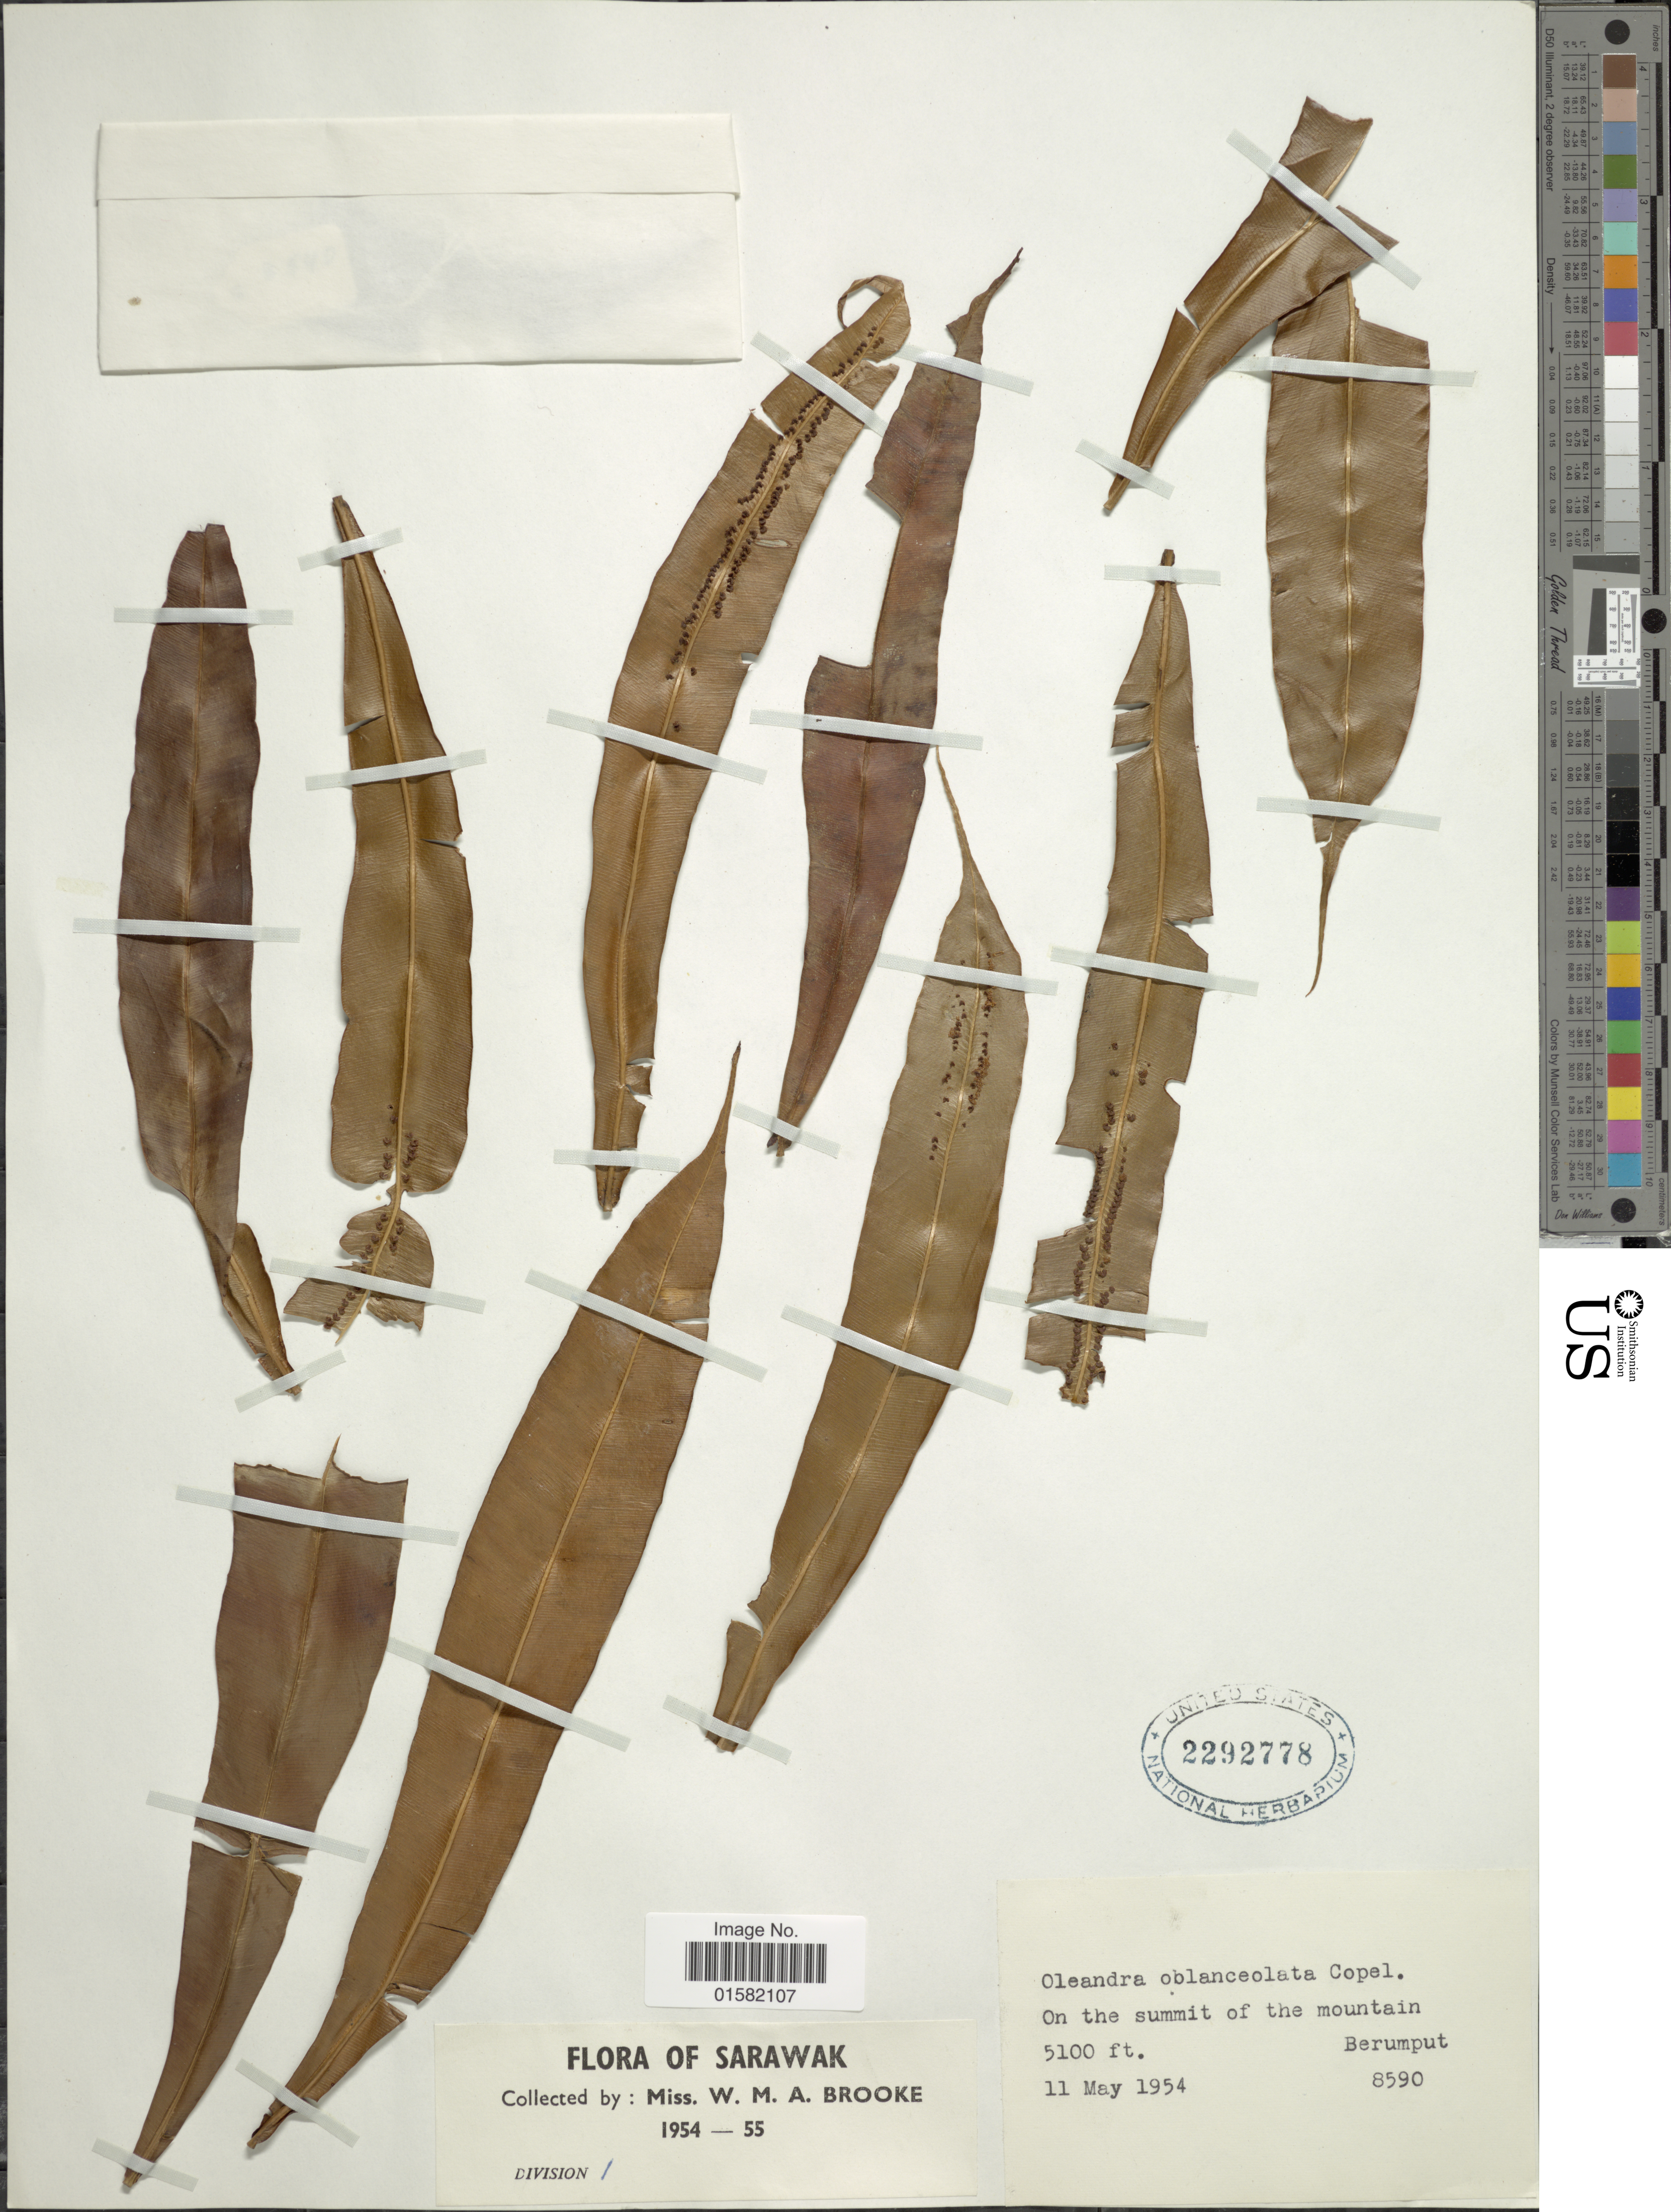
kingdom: Plantae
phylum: Tracheophyta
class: Polypodiopsida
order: Polypodiales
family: Oleandraceae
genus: Oleandra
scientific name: Oleandra oblanceolata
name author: Copel.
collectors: W. Brooke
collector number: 8590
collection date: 1954-05-11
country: Malaysia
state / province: Sarawak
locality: Sarawak, on the summit of the mountain Berumput.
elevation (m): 1554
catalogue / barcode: US 2292778